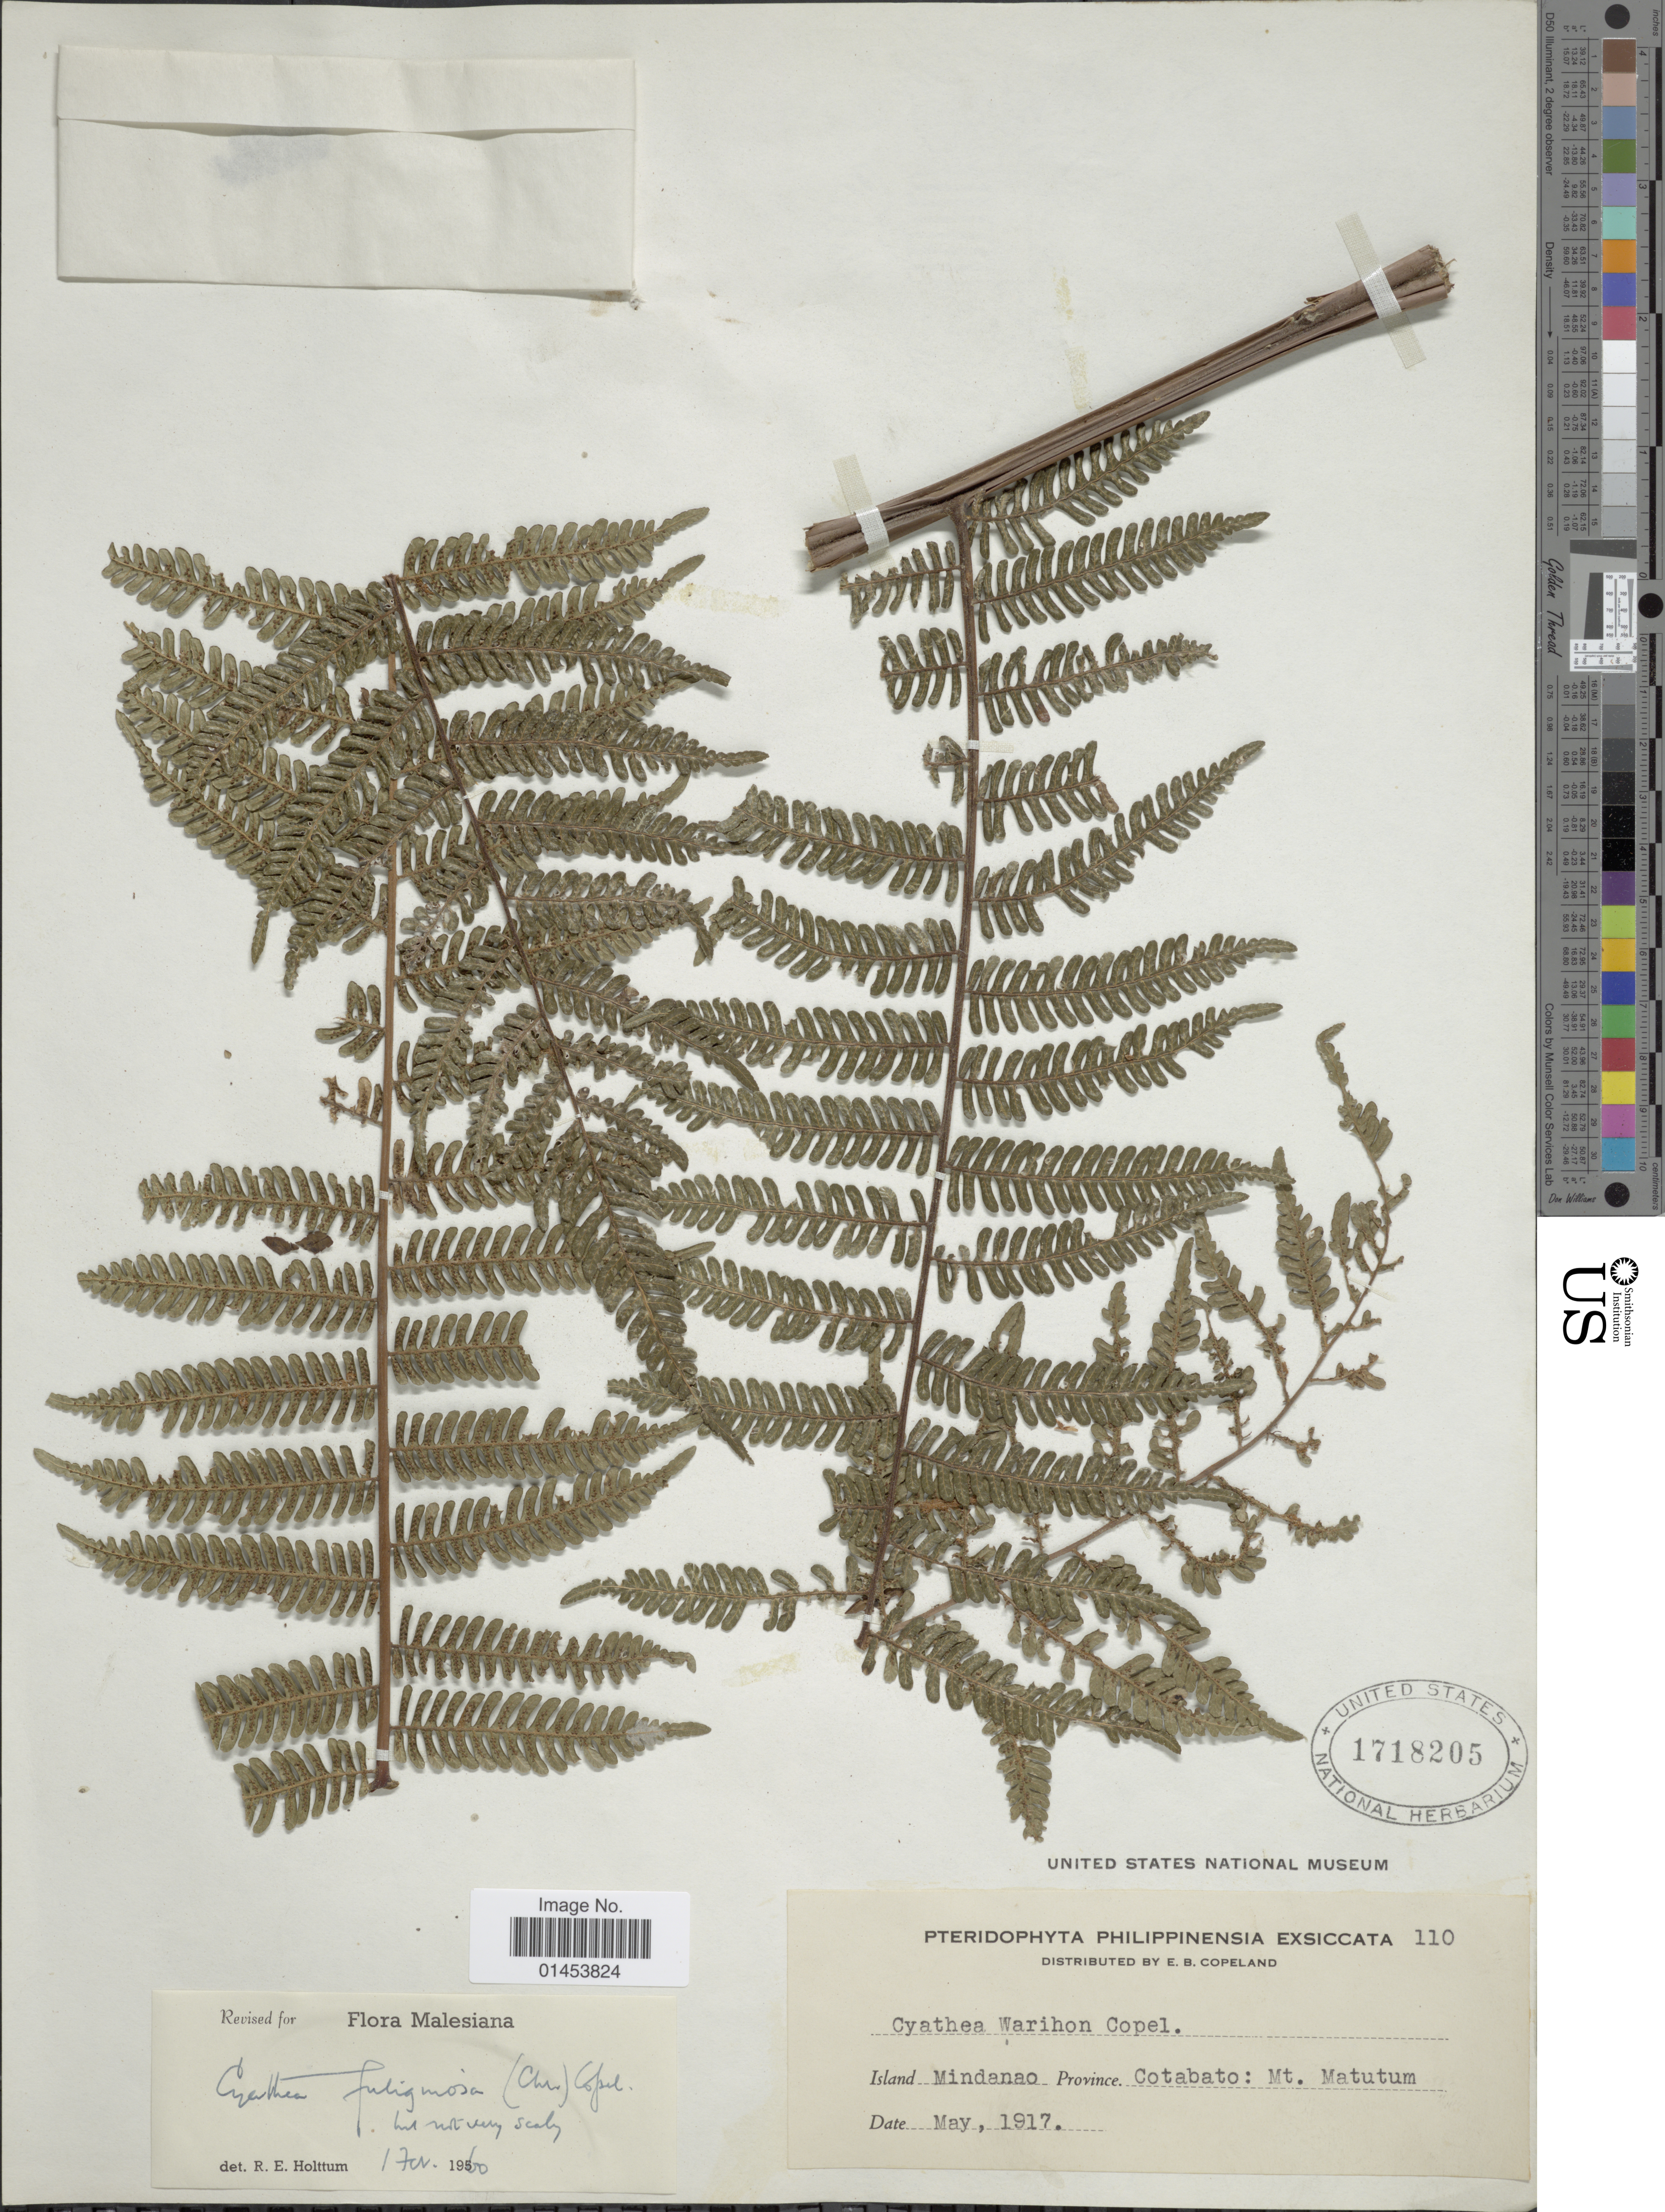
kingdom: Plantae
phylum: Tracheophyta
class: Polypodiopsida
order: Cyatheales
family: Cyatheaceae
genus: Cyathea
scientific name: Cyathea fuliginosa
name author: (Christ) Copel.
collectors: E. B. Copeland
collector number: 110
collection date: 1917-05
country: Philippines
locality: Island Mindanao, province Cotabato: Mt. Matutum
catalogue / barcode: US 1718205